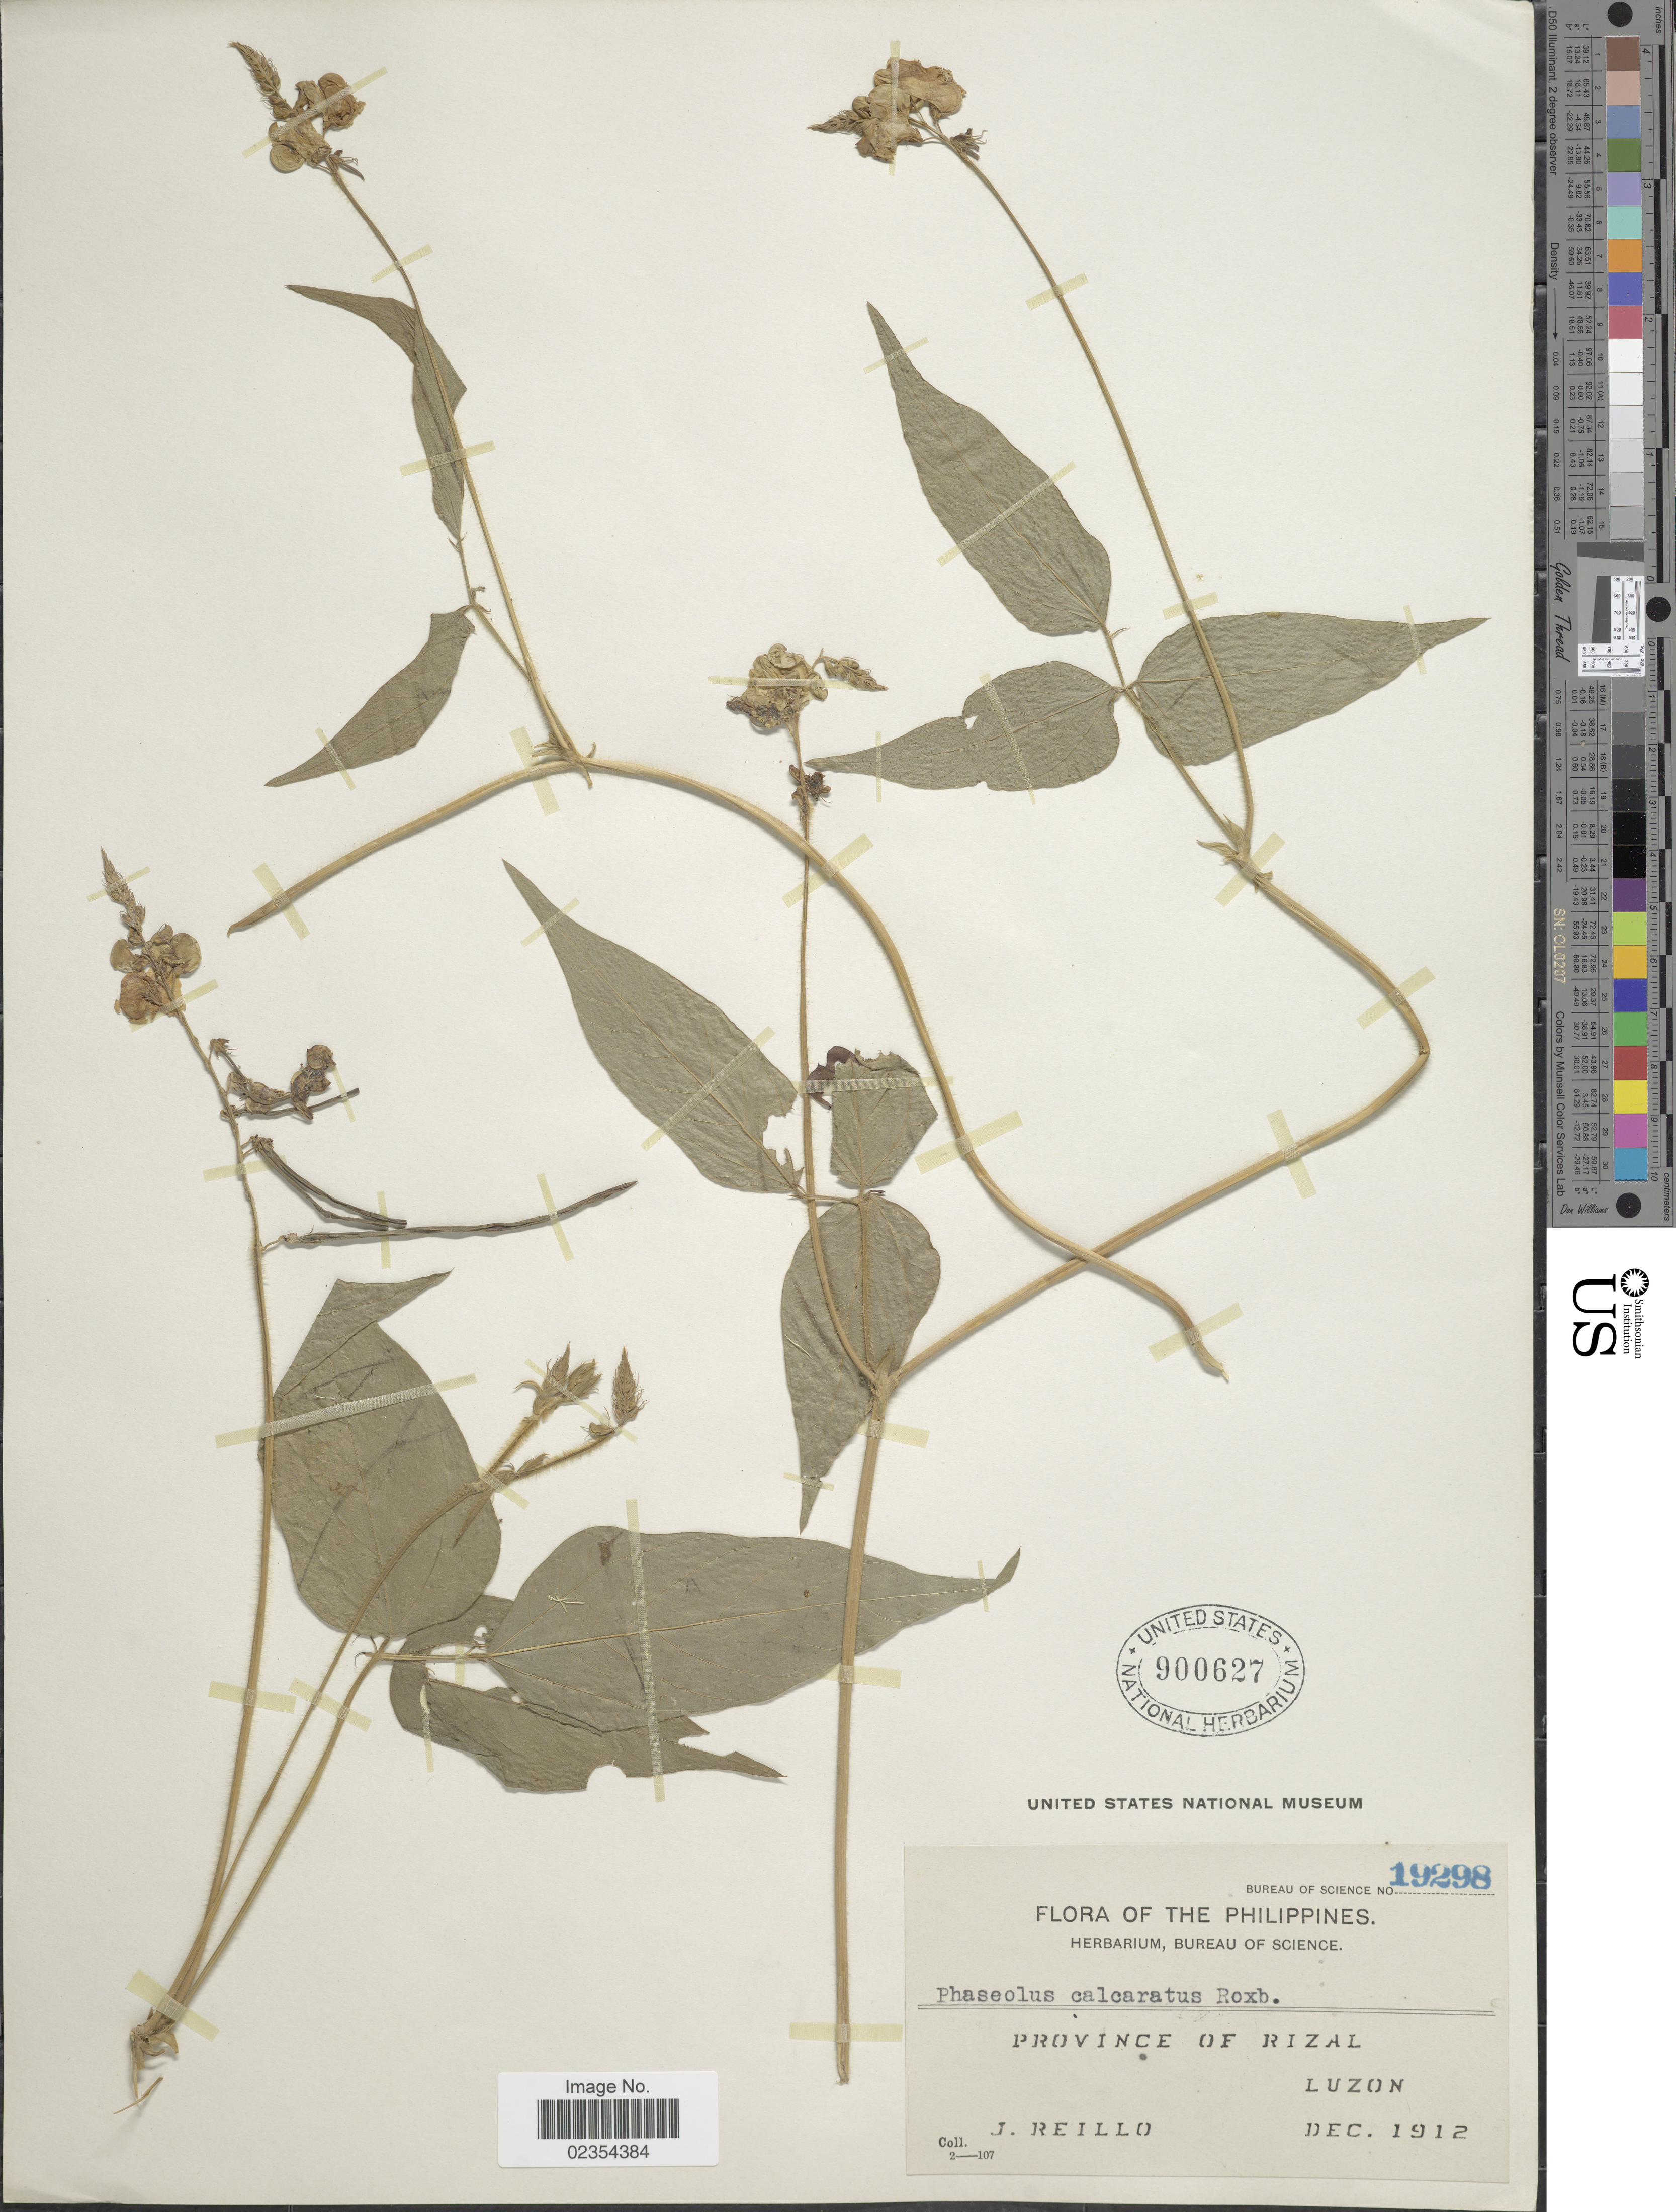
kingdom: Plantae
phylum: Tracheophyta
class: Magnoliopsida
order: Fabales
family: Fabaceae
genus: Vigna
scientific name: Vigna umbellata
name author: (Thunb.) Ohwi & H. Ohashi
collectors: J. Reillo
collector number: Bureau of Science 19298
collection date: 1912-12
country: Philippines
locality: Province of Rizal, Luzon.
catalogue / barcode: US 900627